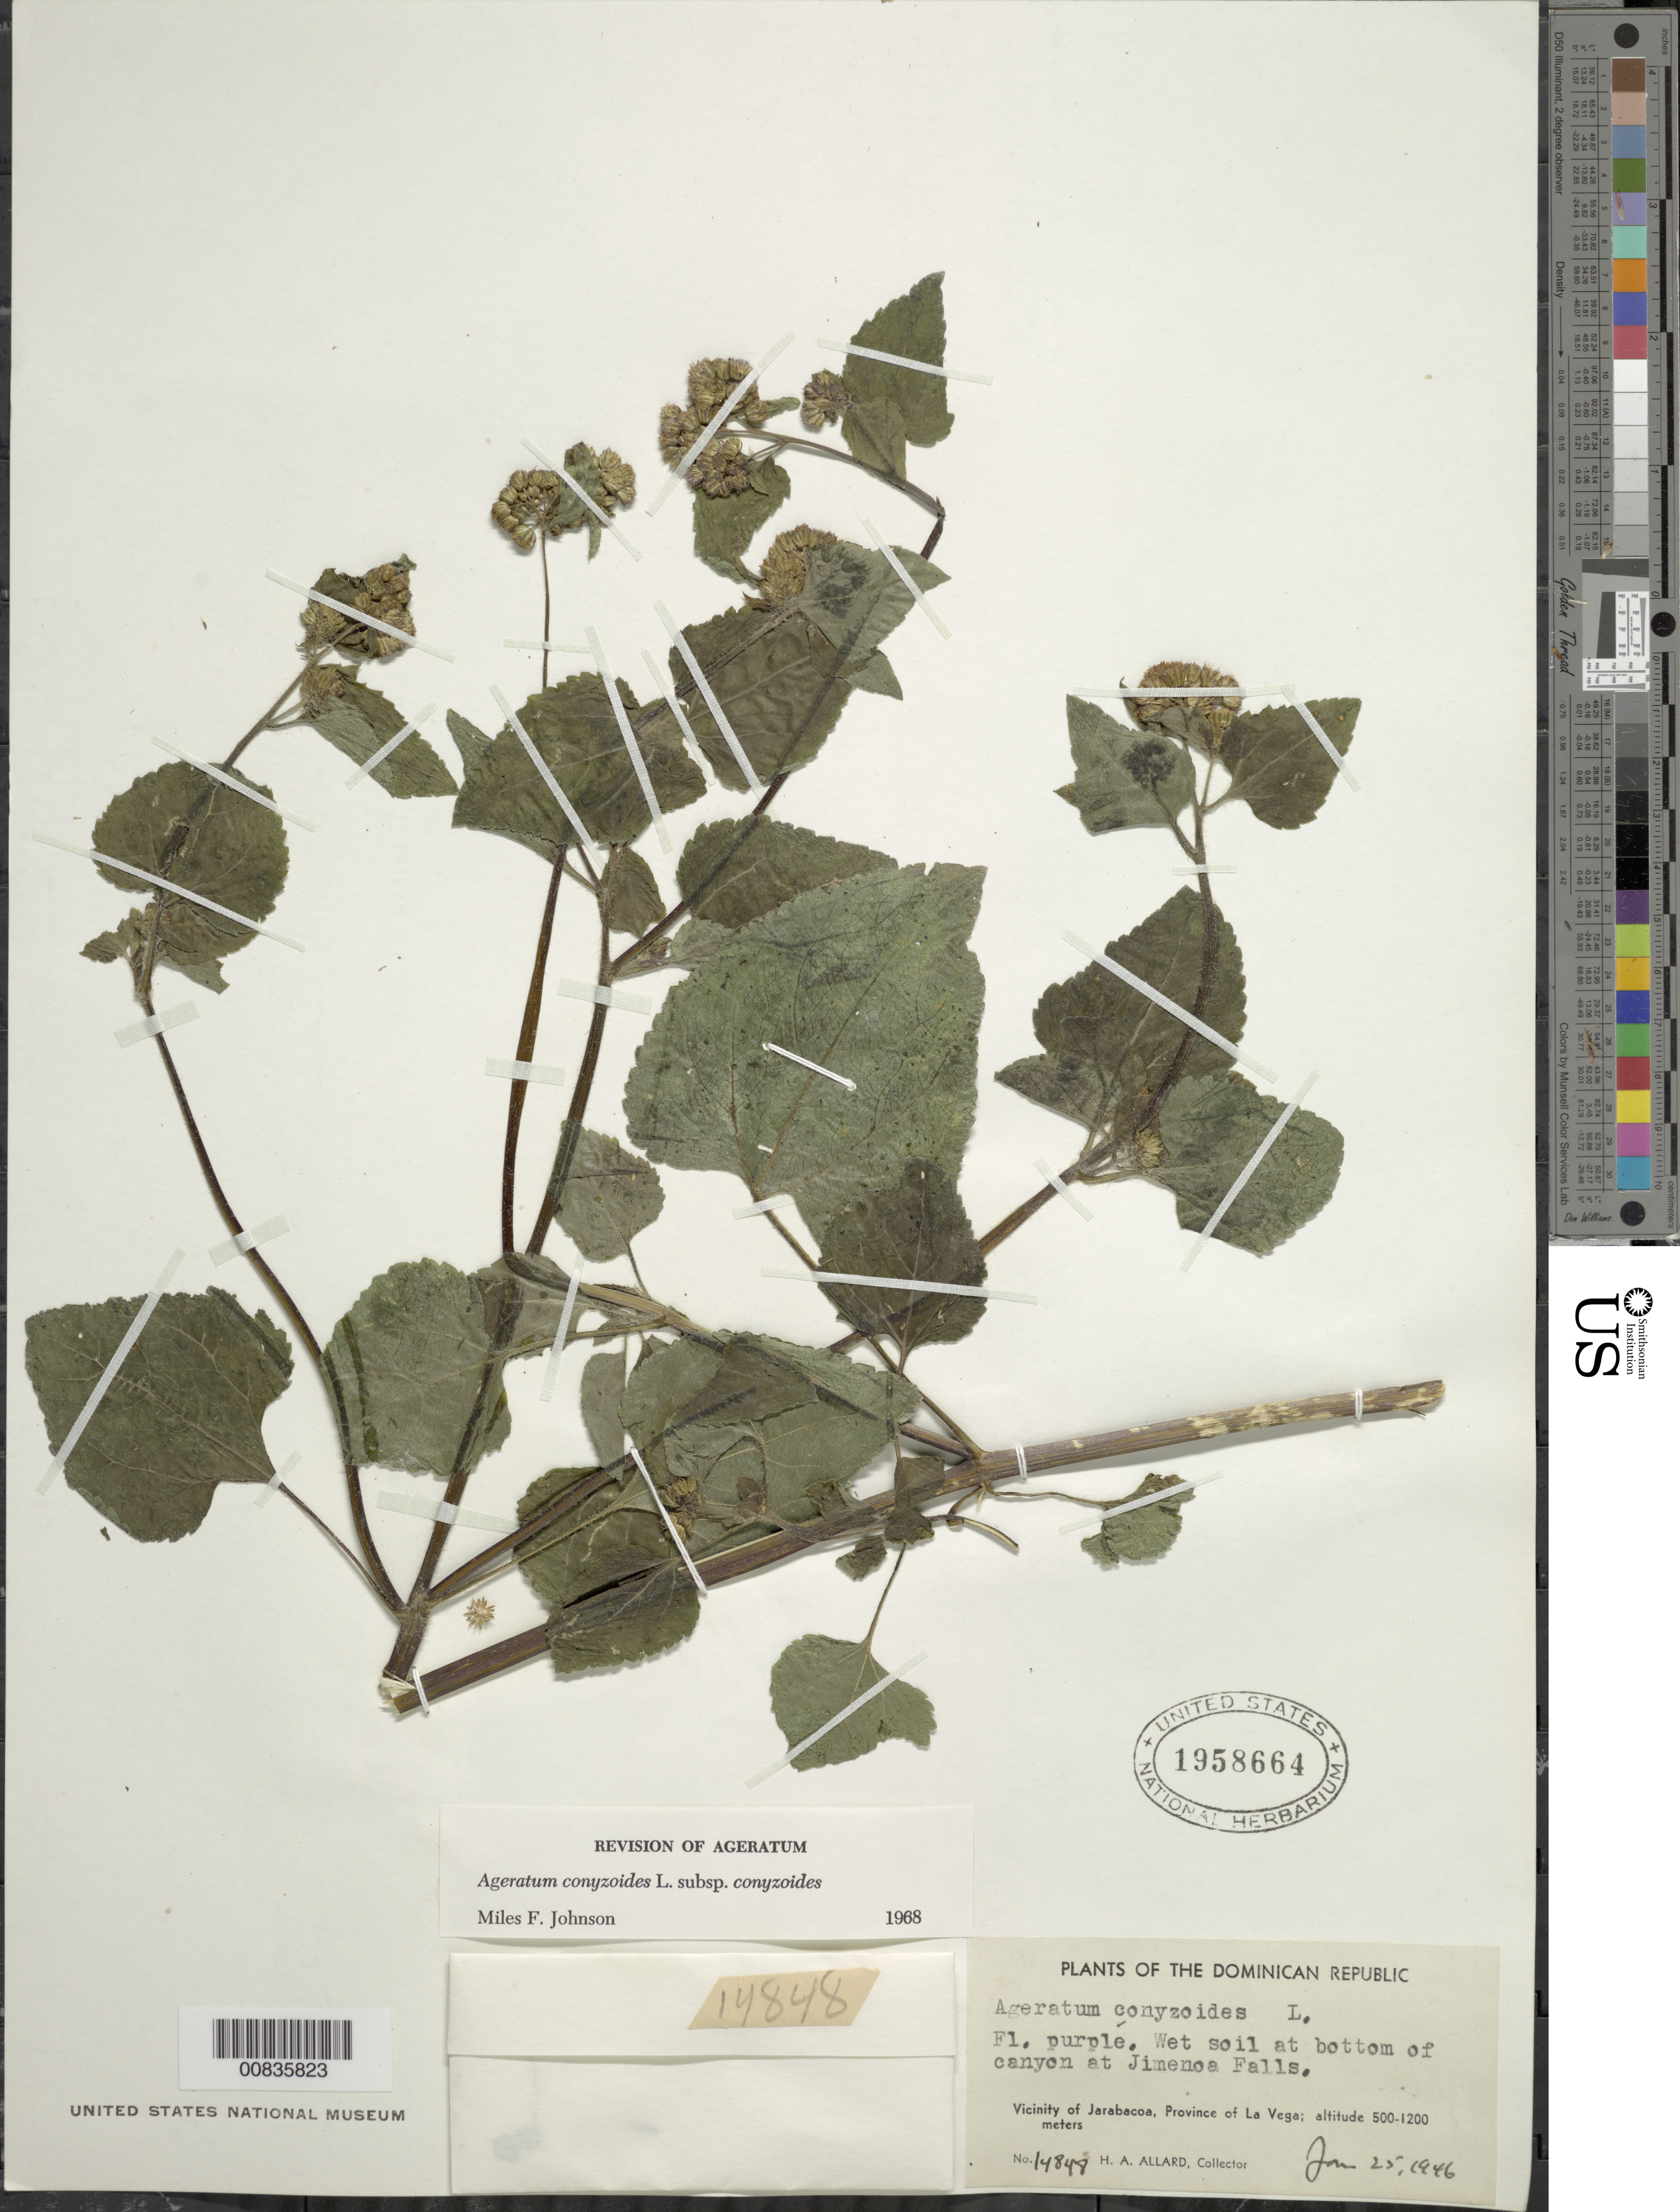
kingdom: Plantae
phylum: Tracheophyta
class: Magnoliopsida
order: Asterales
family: Asteraceae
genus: Ageratum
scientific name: Ageratum conyzoides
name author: L.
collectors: H. A. Allard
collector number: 14848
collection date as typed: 25 Jan 1946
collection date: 1946-01-25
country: Dominican Republic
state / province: La Vega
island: Hispaniola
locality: Vicinity of Jarabacoa, Jimenoa Falls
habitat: Wet soil at bottom of canyon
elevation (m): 500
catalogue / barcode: US 1958664